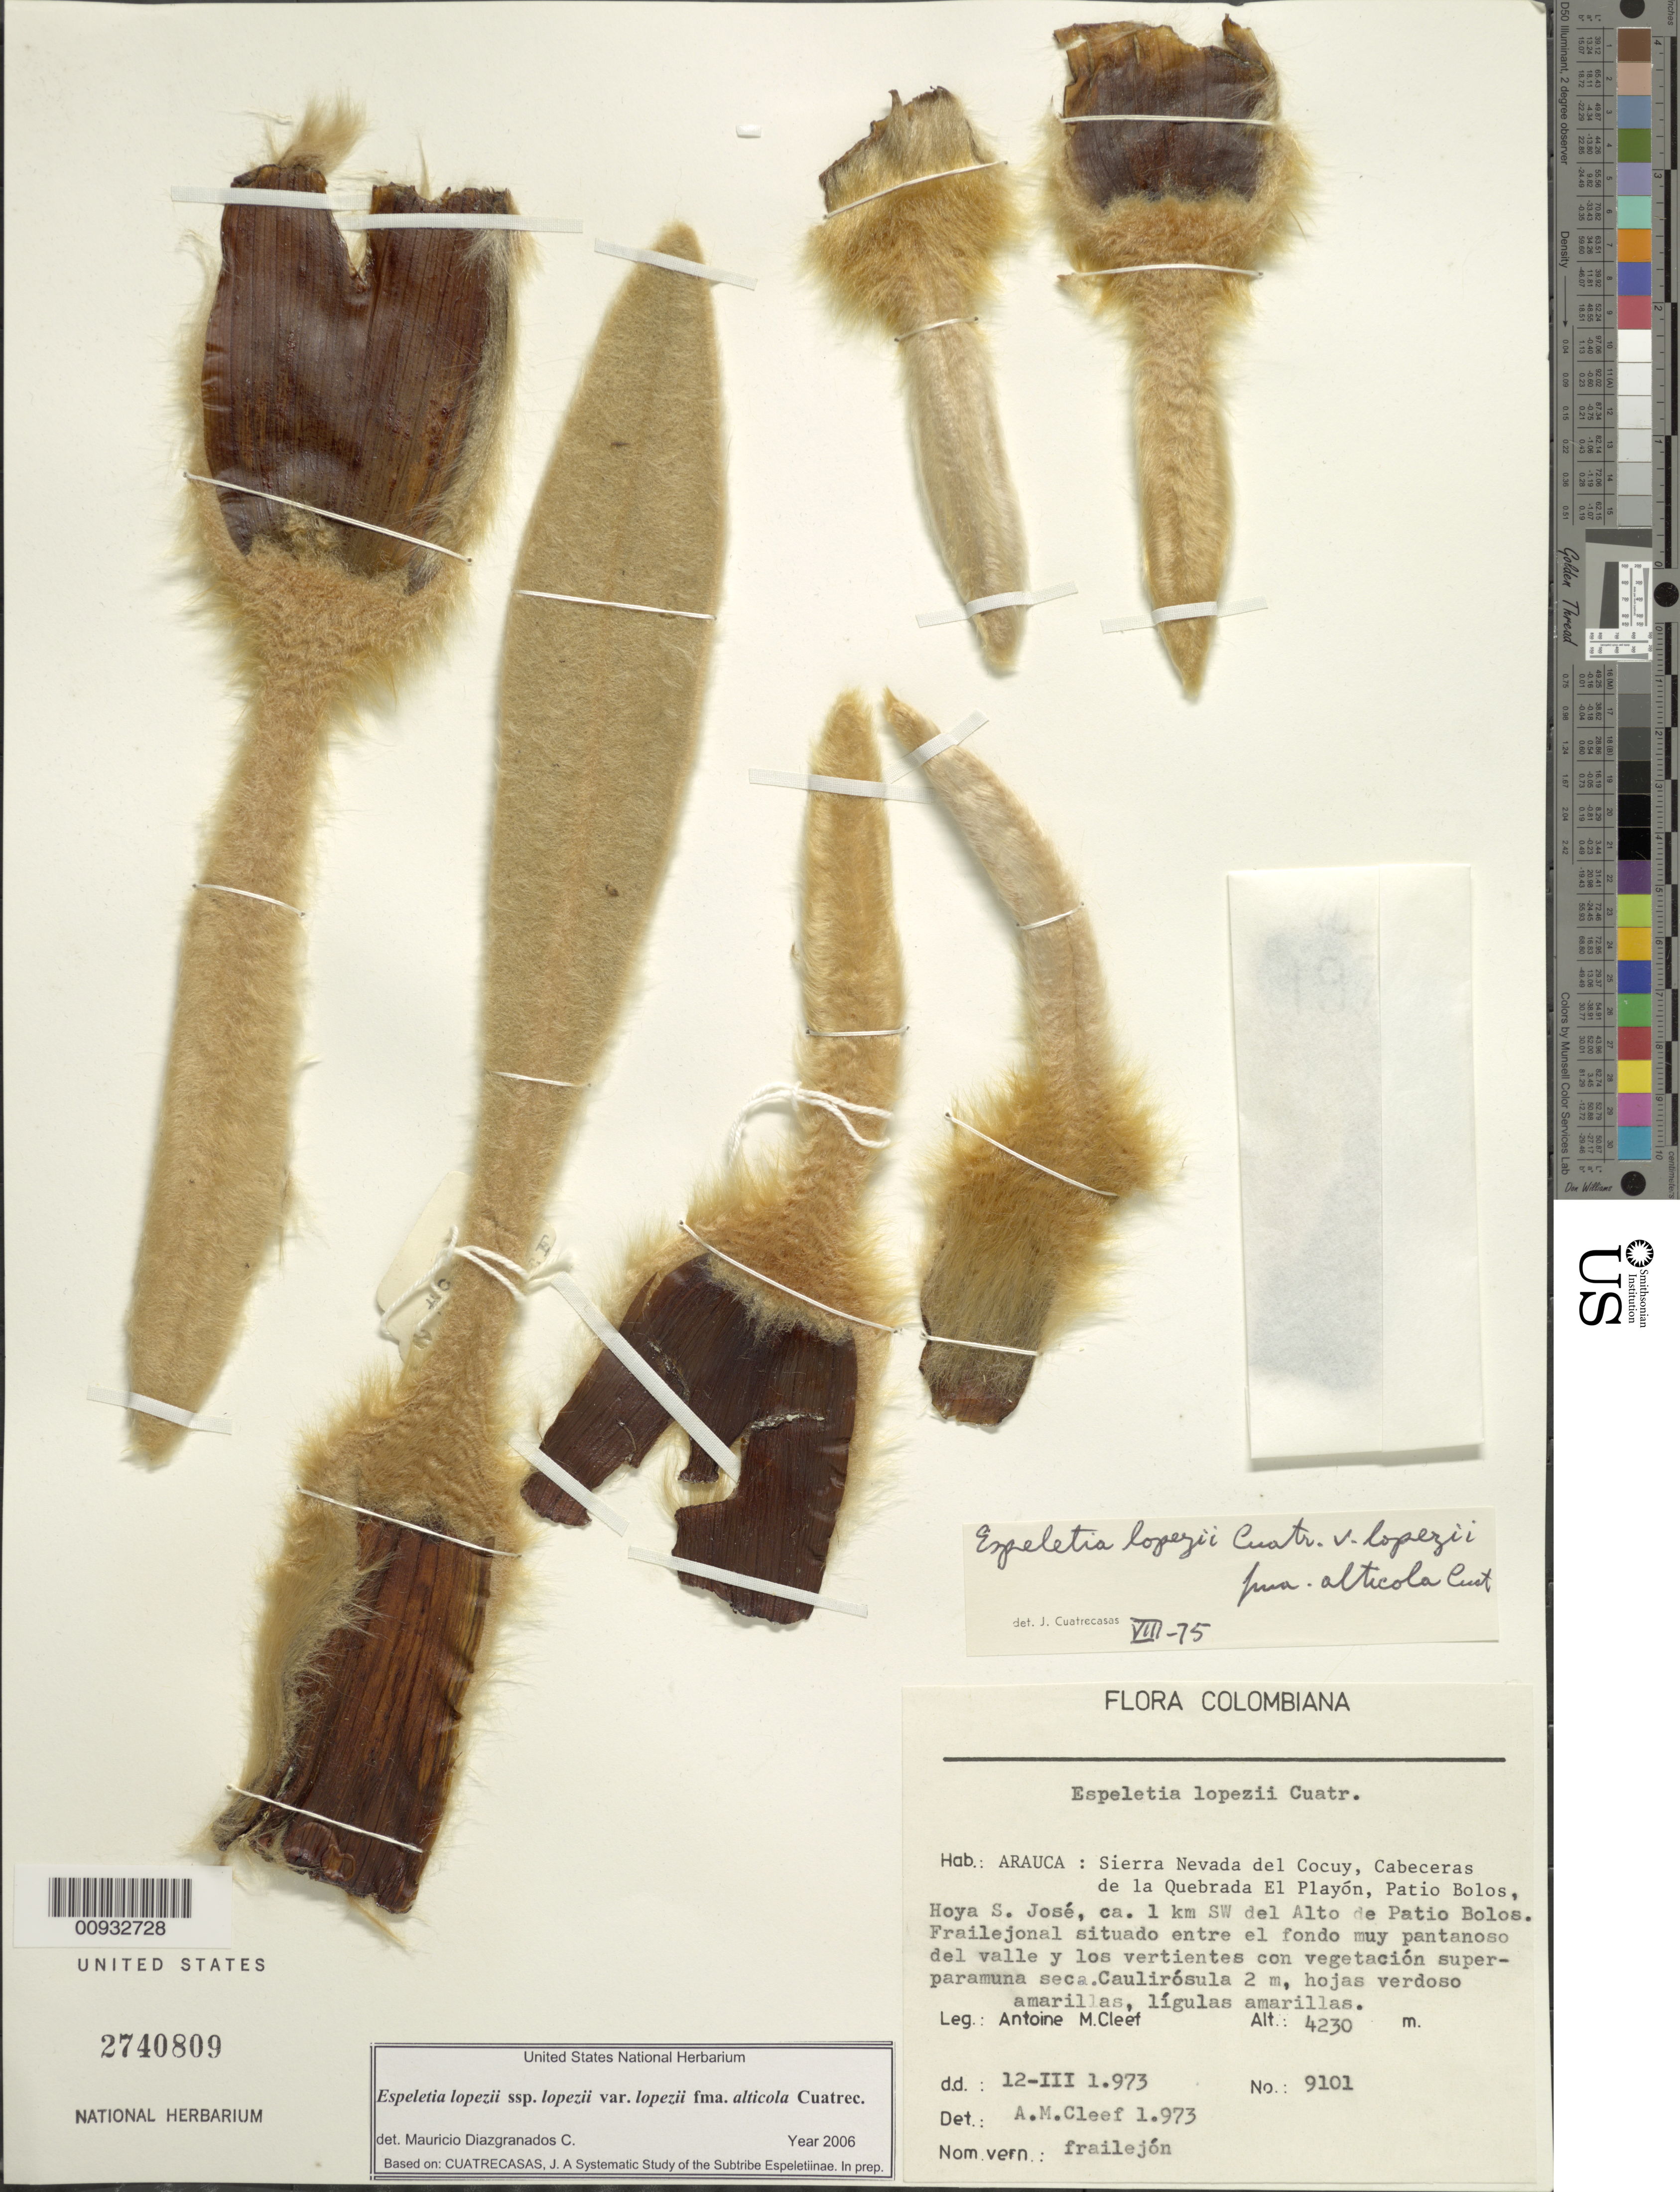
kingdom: Plantae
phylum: Tracheophyta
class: Magnoliopsida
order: Asterales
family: Asteraceae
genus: Espeletia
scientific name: Espeletia lopezii f. alticola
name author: Cuatrec.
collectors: A. M. Cleef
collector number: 9101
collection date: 1973-03-12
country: Colombia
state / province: Arauca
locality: Sierra Nevada del Cocuy, Cabeceras de la Quebrada El Playon, Patio Bolos Hoya S. Jose, ca. 1 km SW del Alto de Patio Bolos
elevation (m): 4230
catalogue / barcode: US 2740809